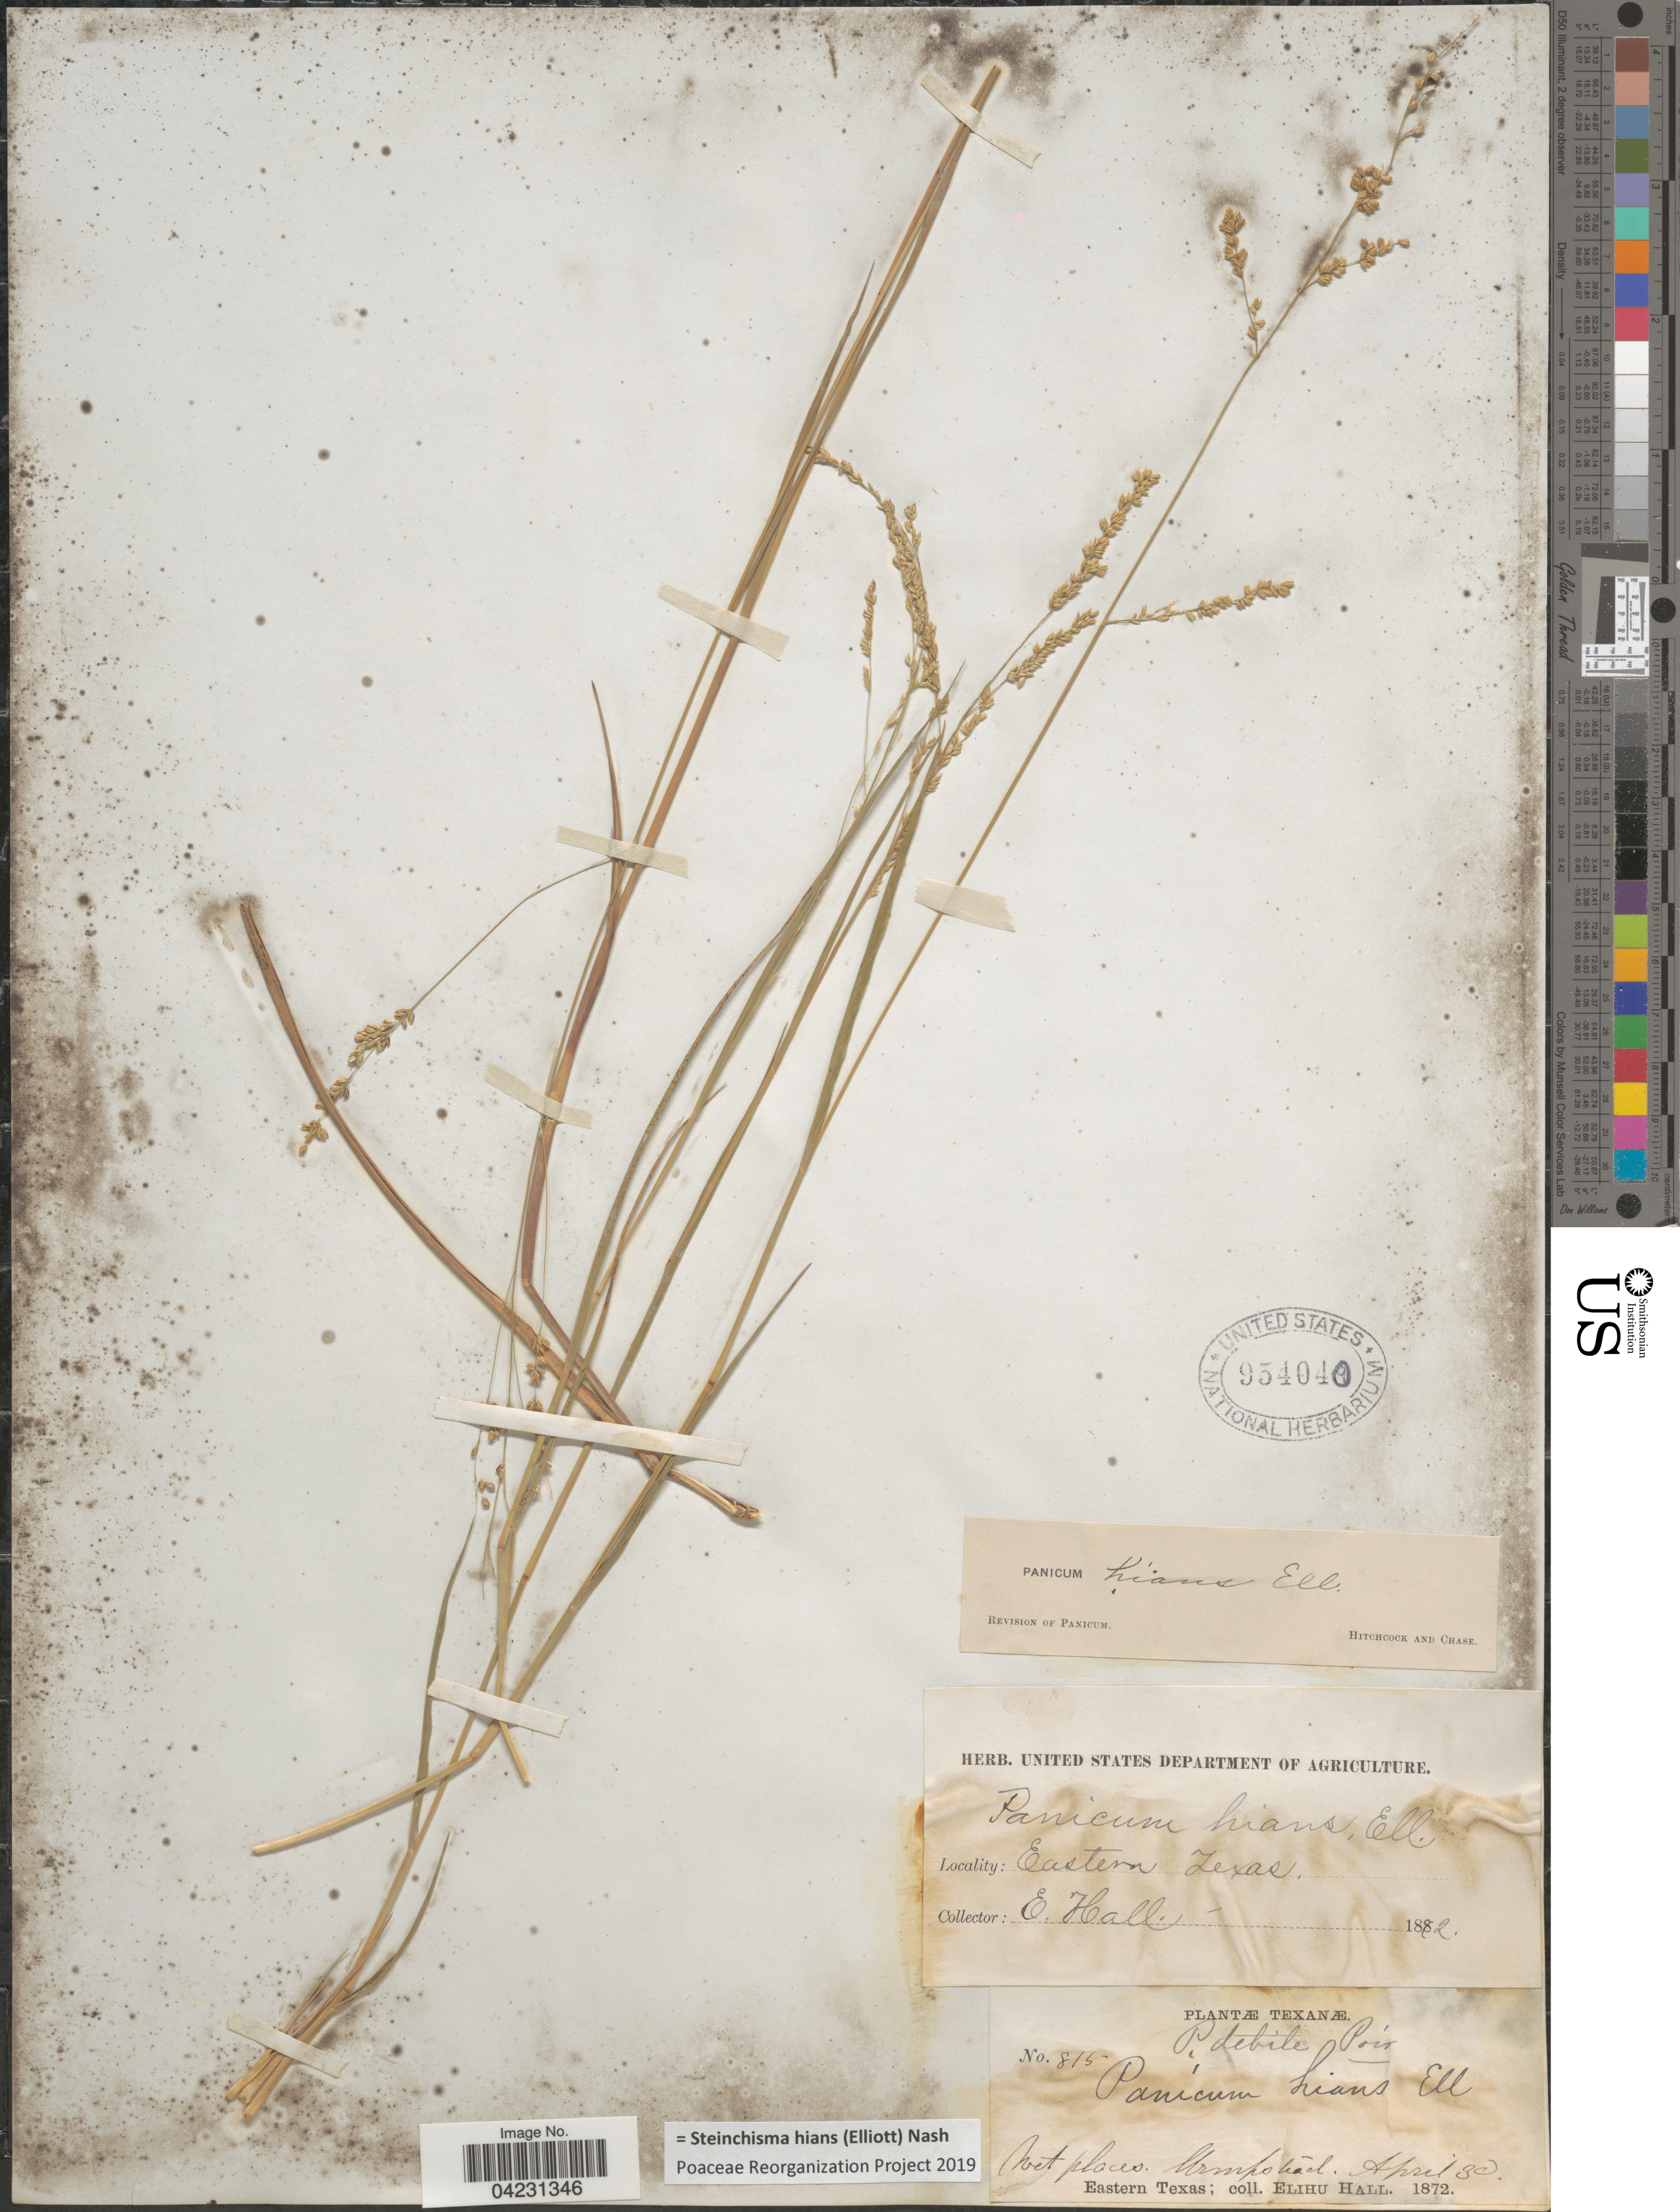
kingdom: Plantae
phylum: Tracheophyta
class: Liliopsida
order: Poales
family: Poaceae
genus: Steinchisma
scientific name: Steinchisma hians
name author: (Elliott) Nash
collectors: E. Hall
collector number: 815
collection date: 1872-04-03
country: United States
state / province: Texas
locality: Hempstead. Eastern Texas.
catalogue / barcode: US 954040